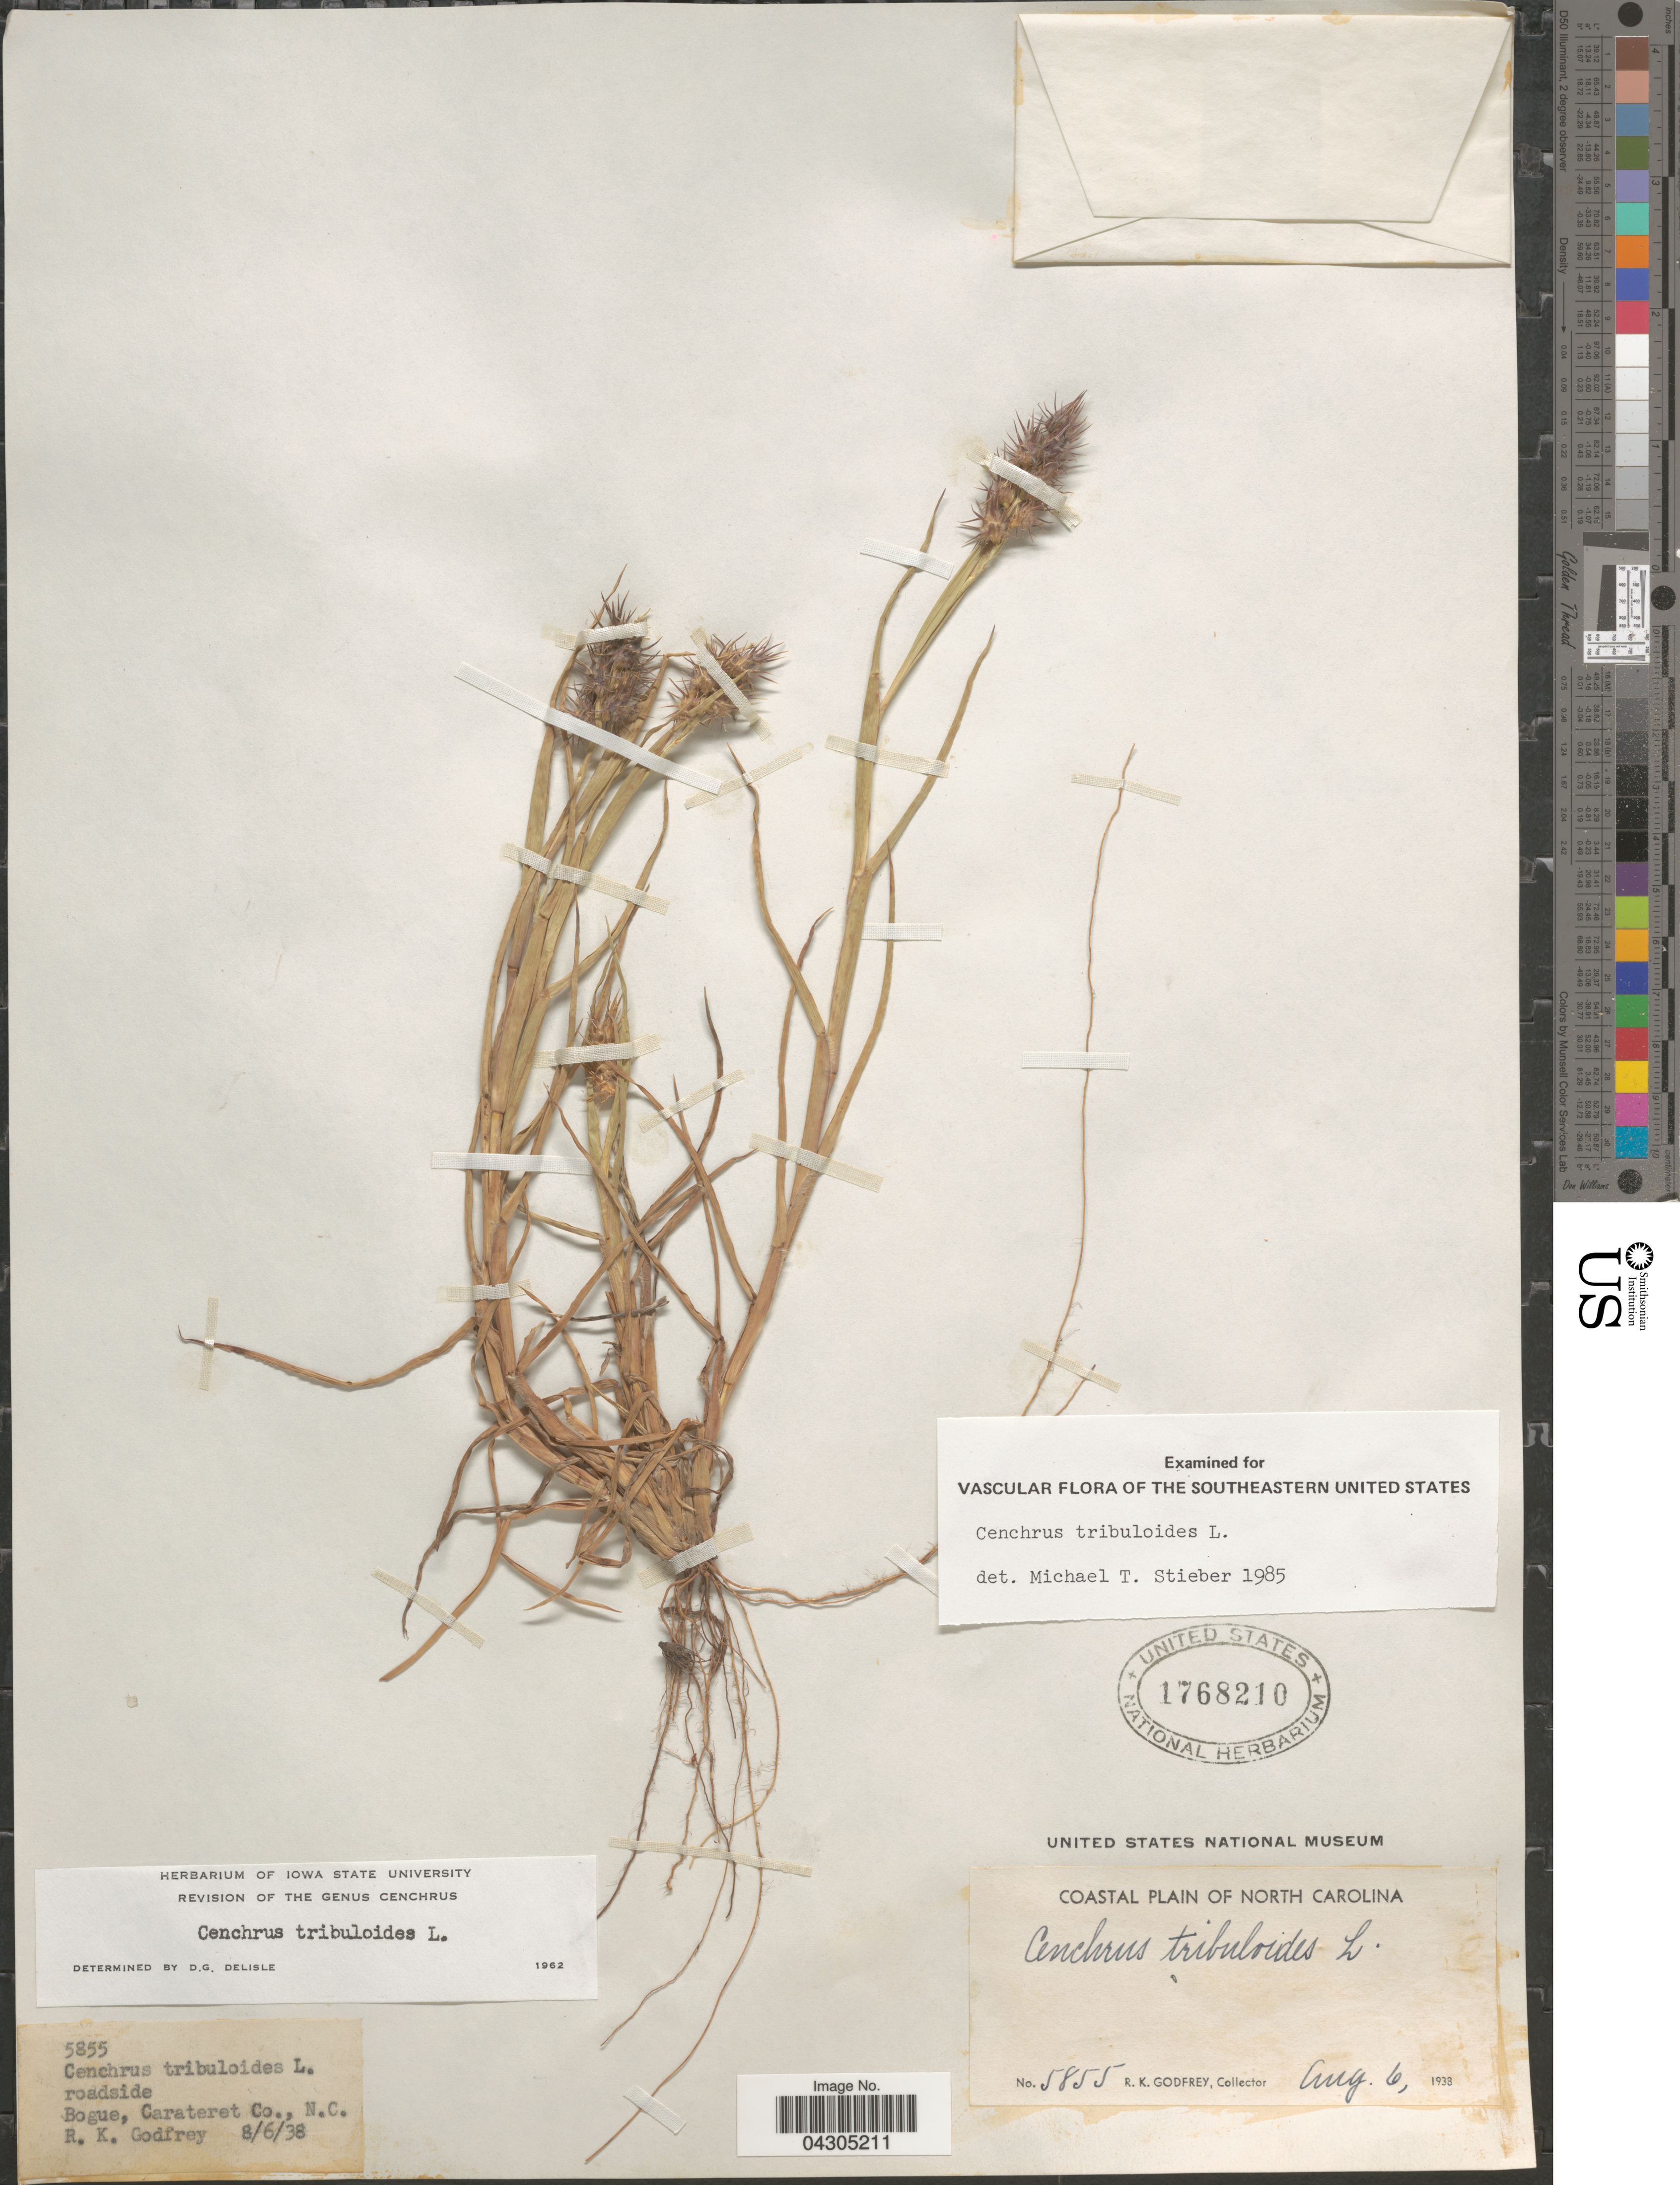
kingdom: Plantae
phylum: Tracheophyta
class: Liliopsida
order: Poales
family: Poaceae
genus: Cenchrus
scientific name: Cenchrus tribuloides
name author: L.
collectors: R. K. Godfrey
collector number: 5855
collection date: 1938-08-06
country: United States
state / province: North Carolina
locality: Coastal Plain of North Carolina. Roadside. Bogue, Carateret Co.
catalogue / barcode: US 1768210